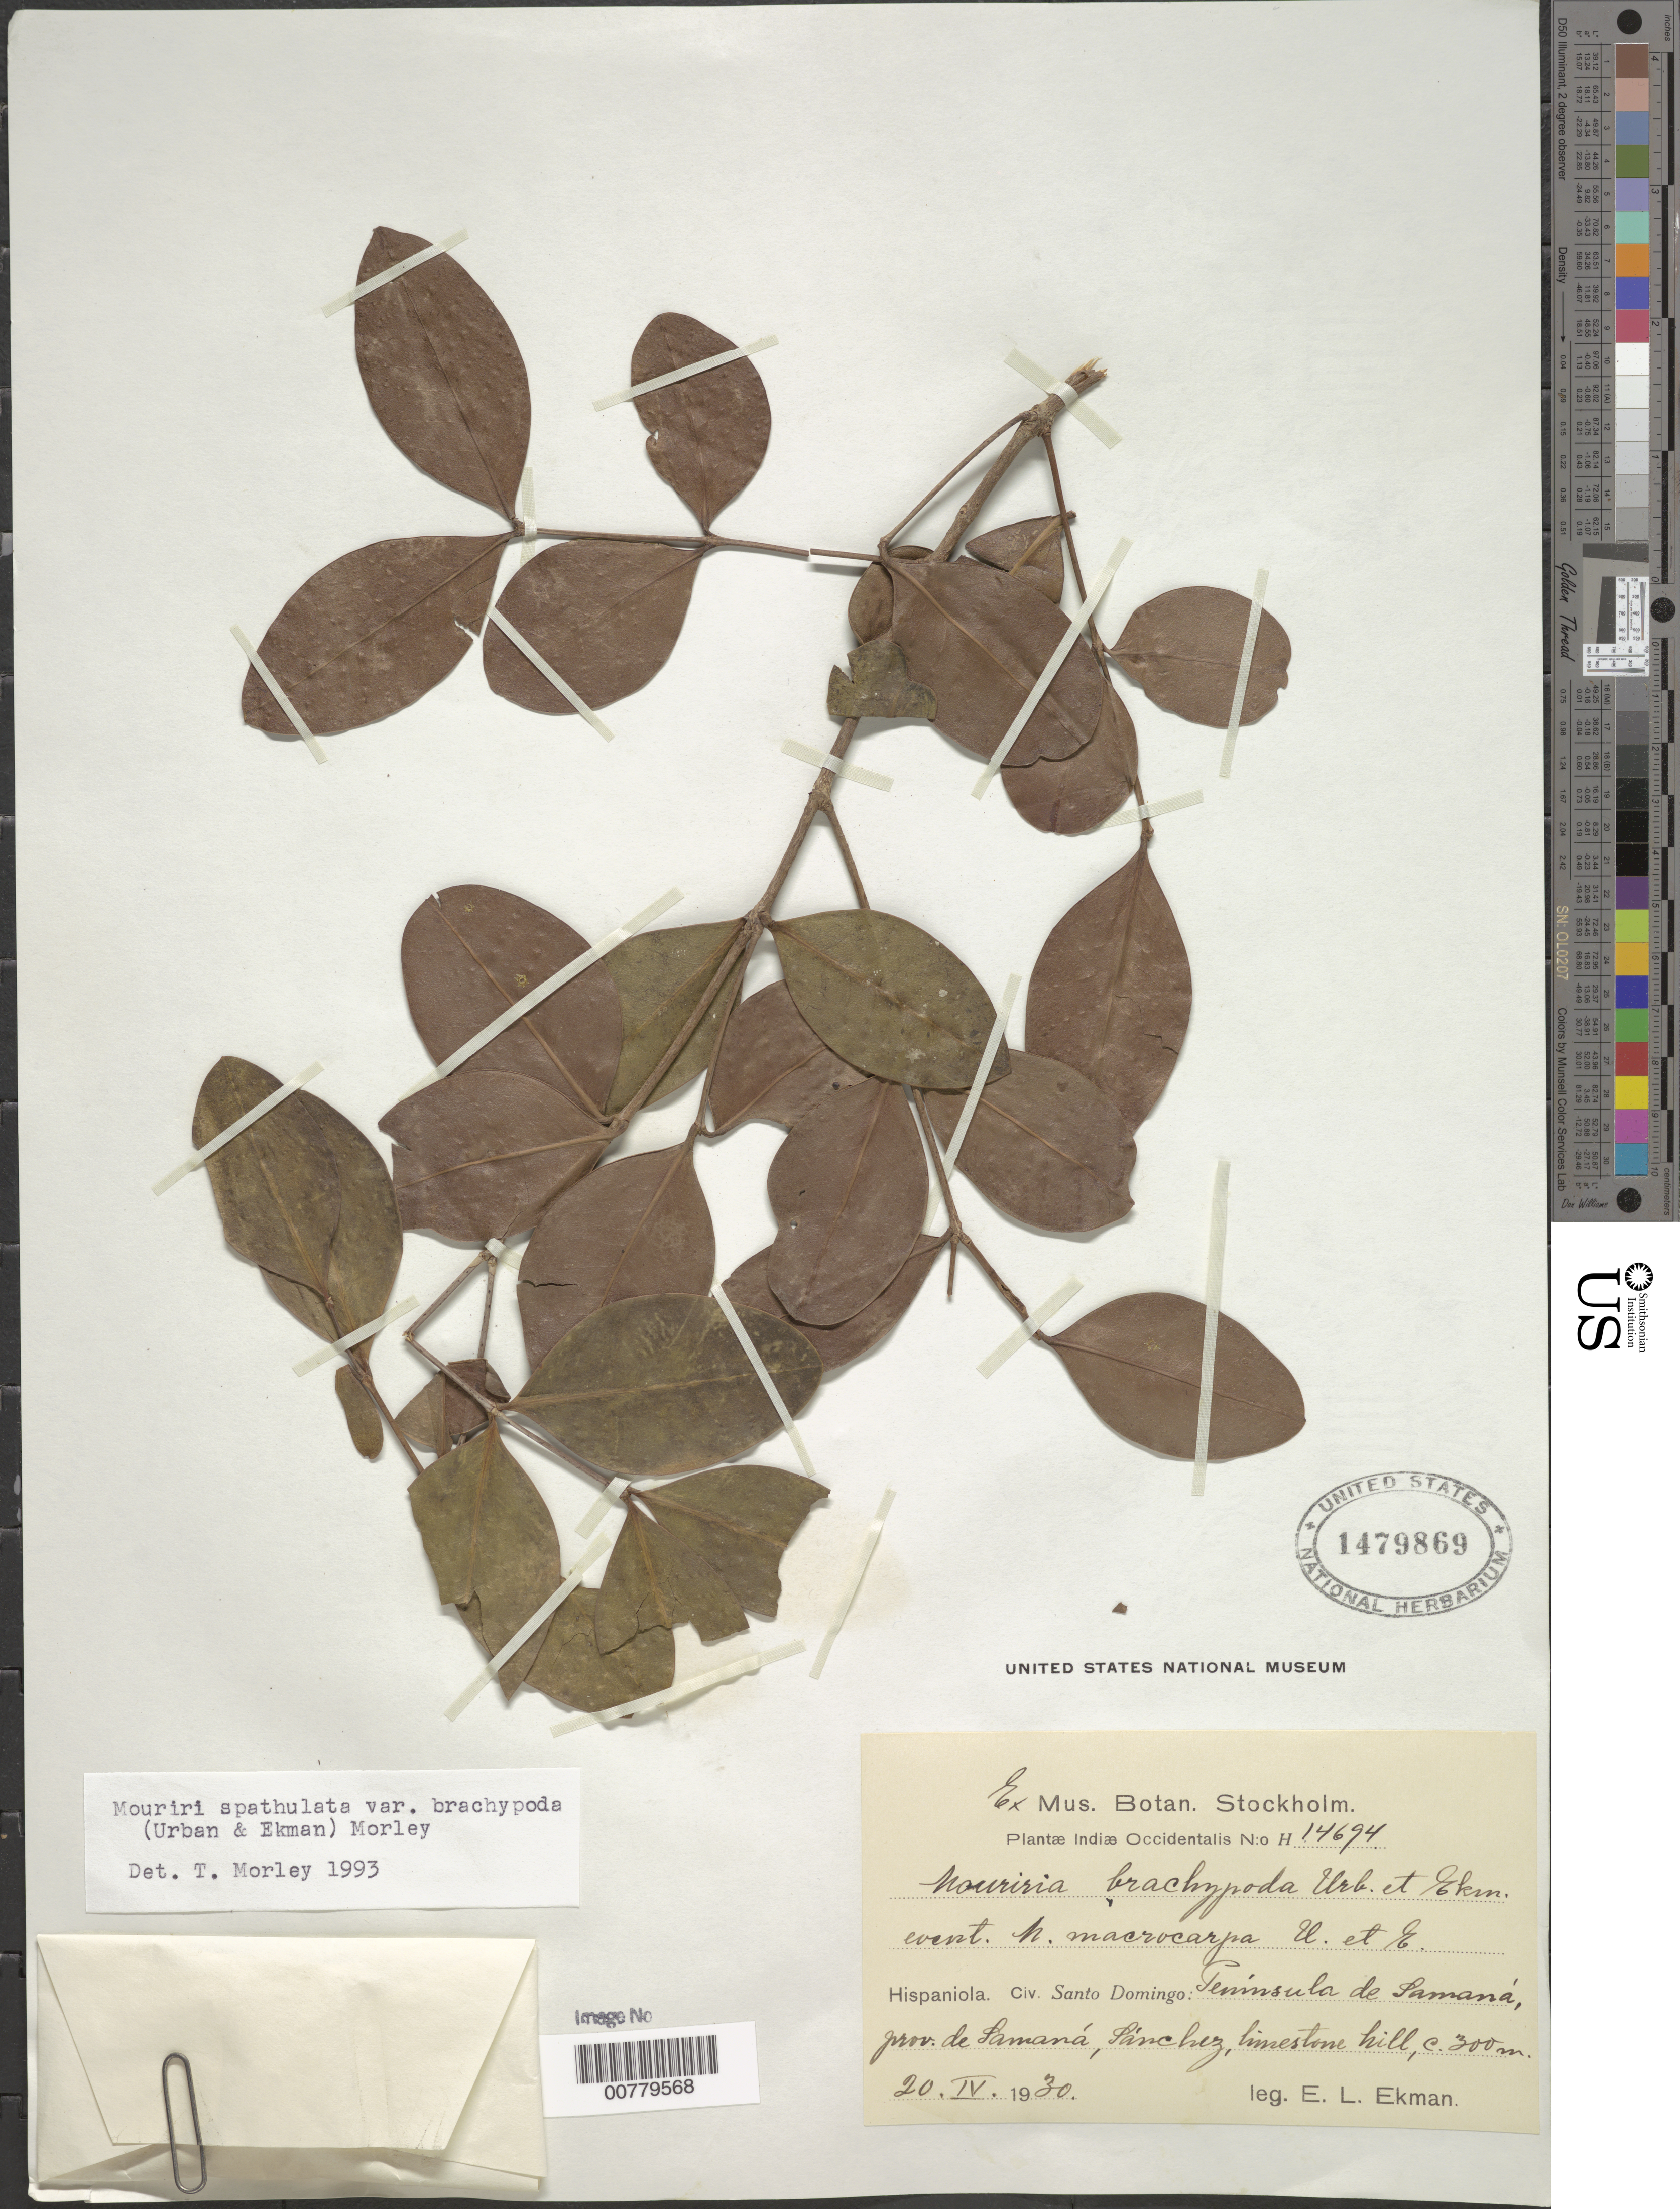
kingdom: Plantae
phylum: Tracheophyta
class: Magnoliopsida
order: Myrtales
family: Melastomataceae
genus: Mouriri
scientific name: Mouriri spathulata var. brachypoda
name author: (Urb. & Ekman) Morley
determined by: Morley, T.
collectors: E. L. Ekman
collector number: H 14694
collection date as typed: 20 Apr 1930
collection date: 1930-04-20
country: Dominican Republic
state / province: Samana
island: Hispaniola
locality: Peninsula of Samaná, Sánchez.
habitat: Limestone hills.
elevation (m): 300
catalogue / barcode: US 1479869